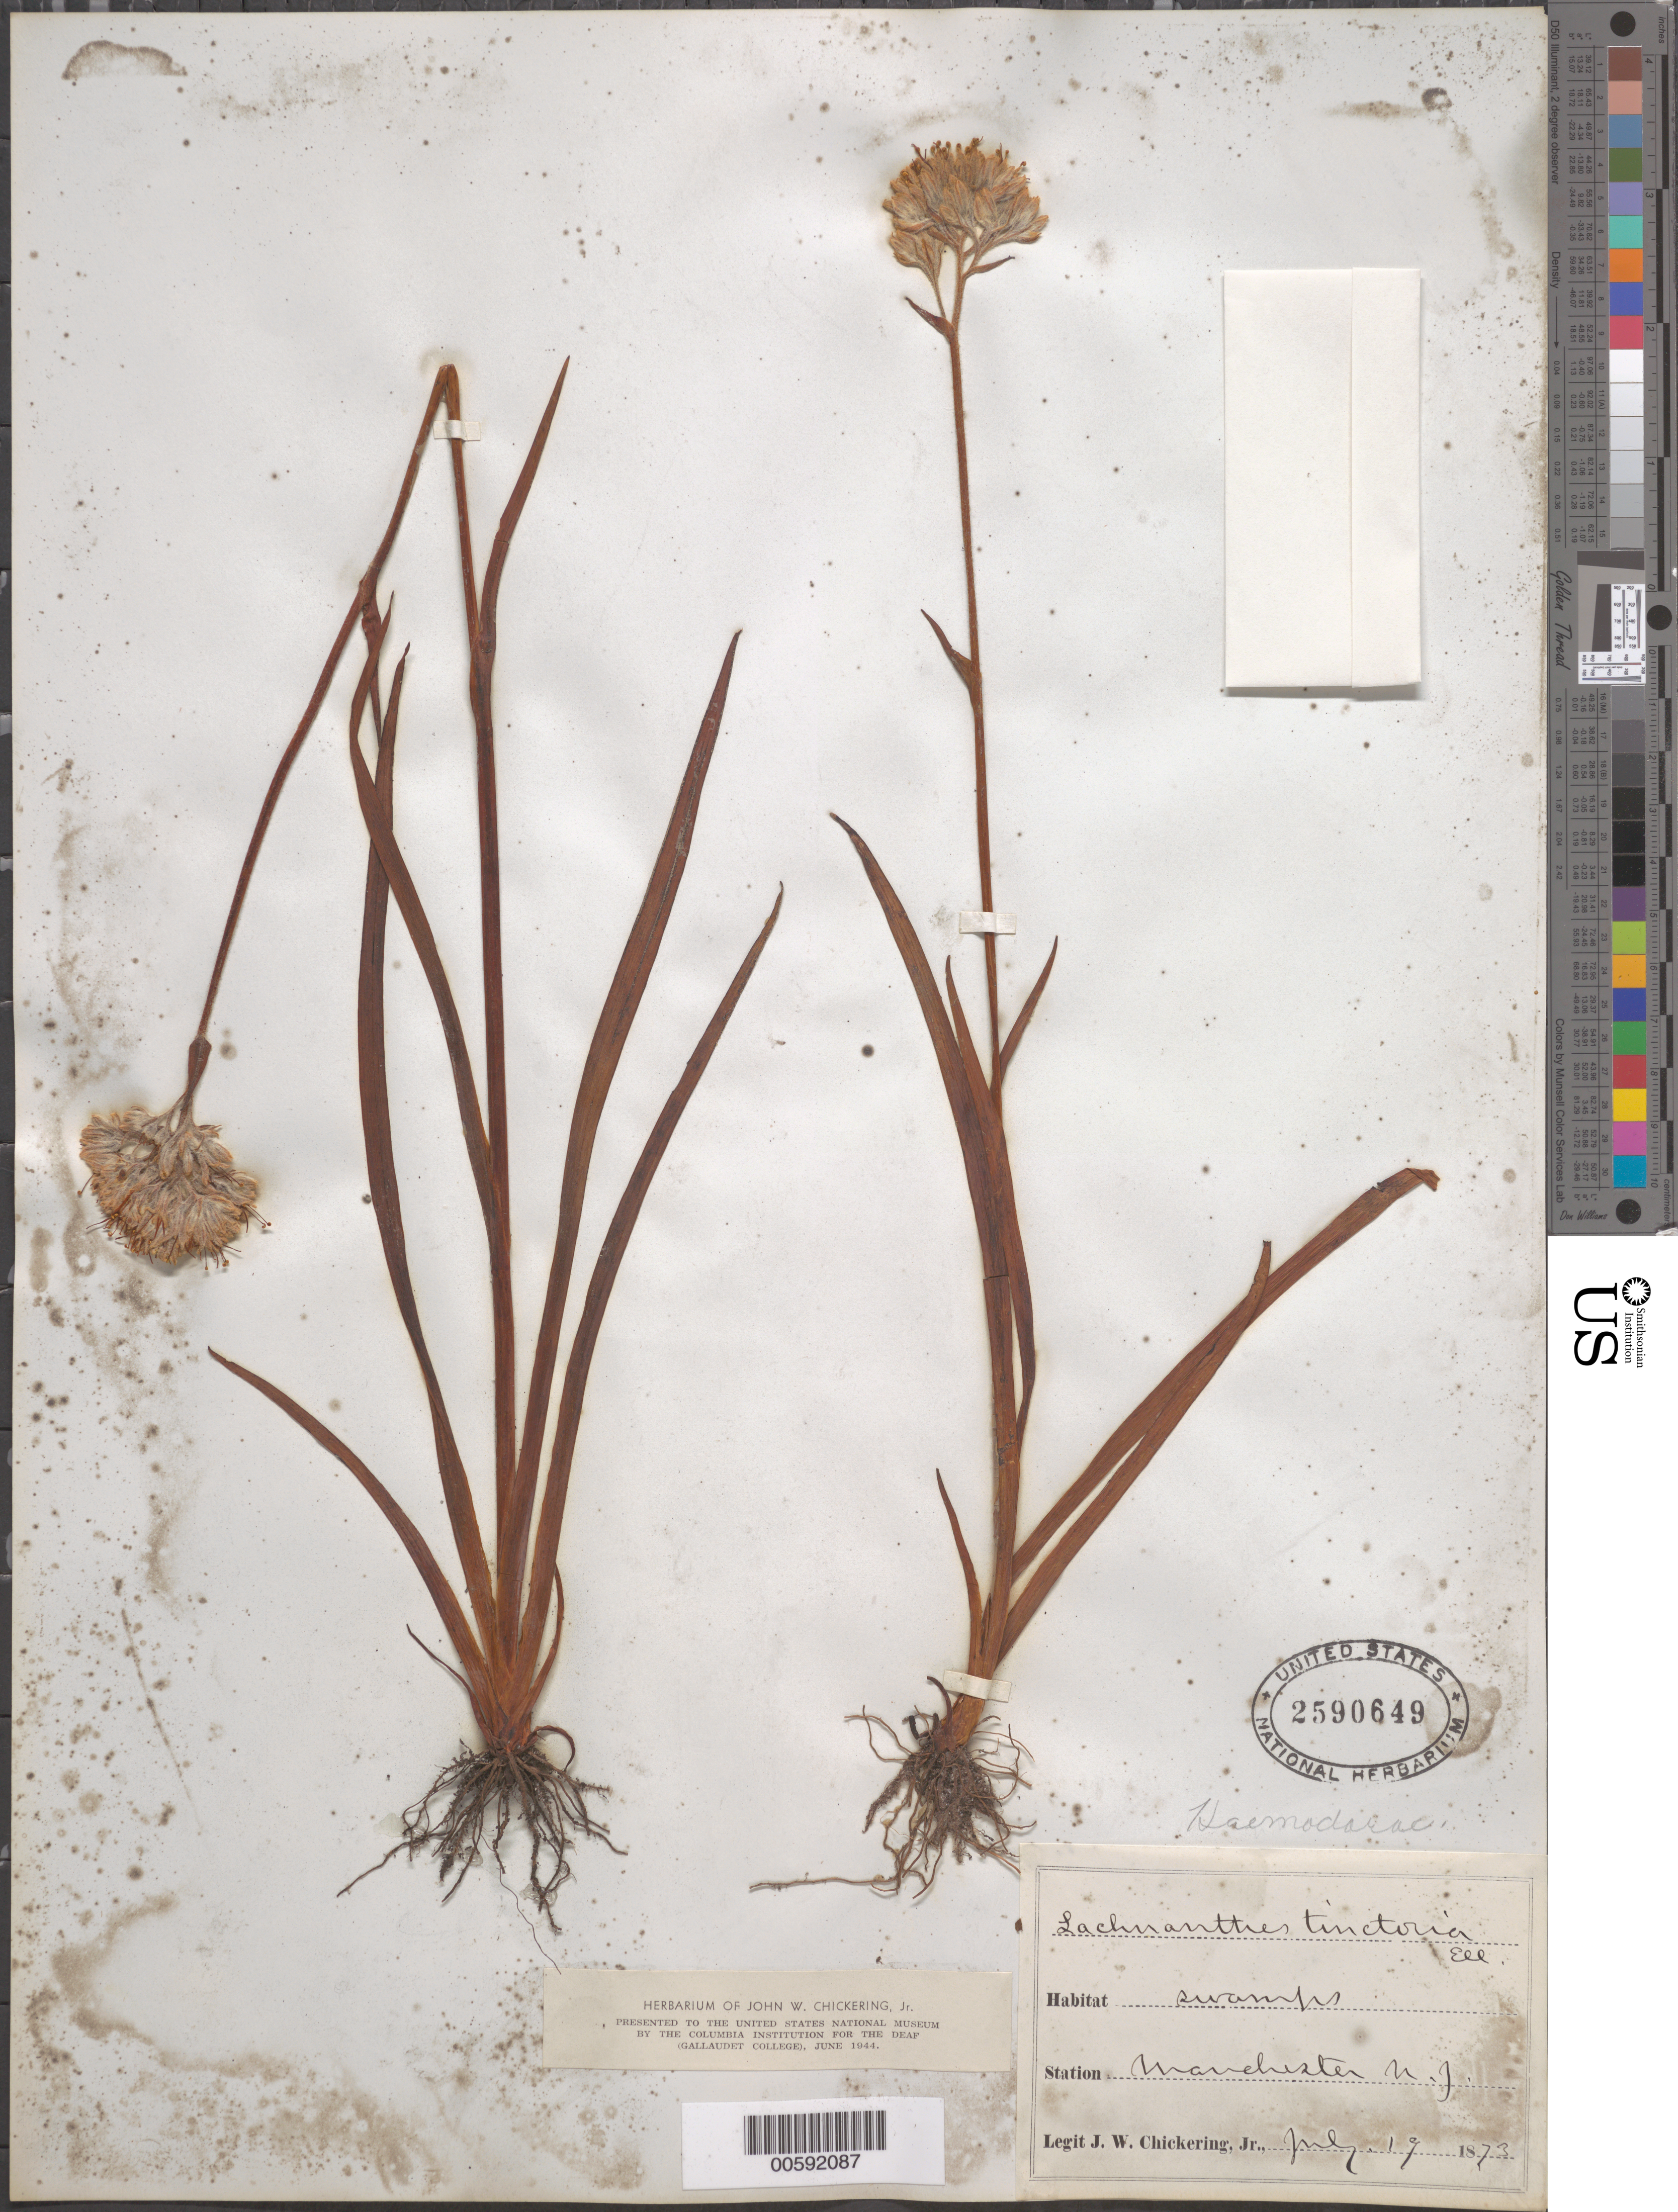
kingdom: Plantae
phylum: Tracheophyta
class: Liliopsida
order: Commelinales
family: Haemodoraceae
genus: Lachnanthes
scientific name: Lachnanthes tinctoria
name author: (Walter ex J.F. Gmel.) Elliott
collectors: J. W. Chickering Jr.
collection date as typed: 19 Jul 1873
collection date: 1873-07-19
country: United States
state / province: New Jersey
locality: Manchester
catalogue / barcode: US 2590649